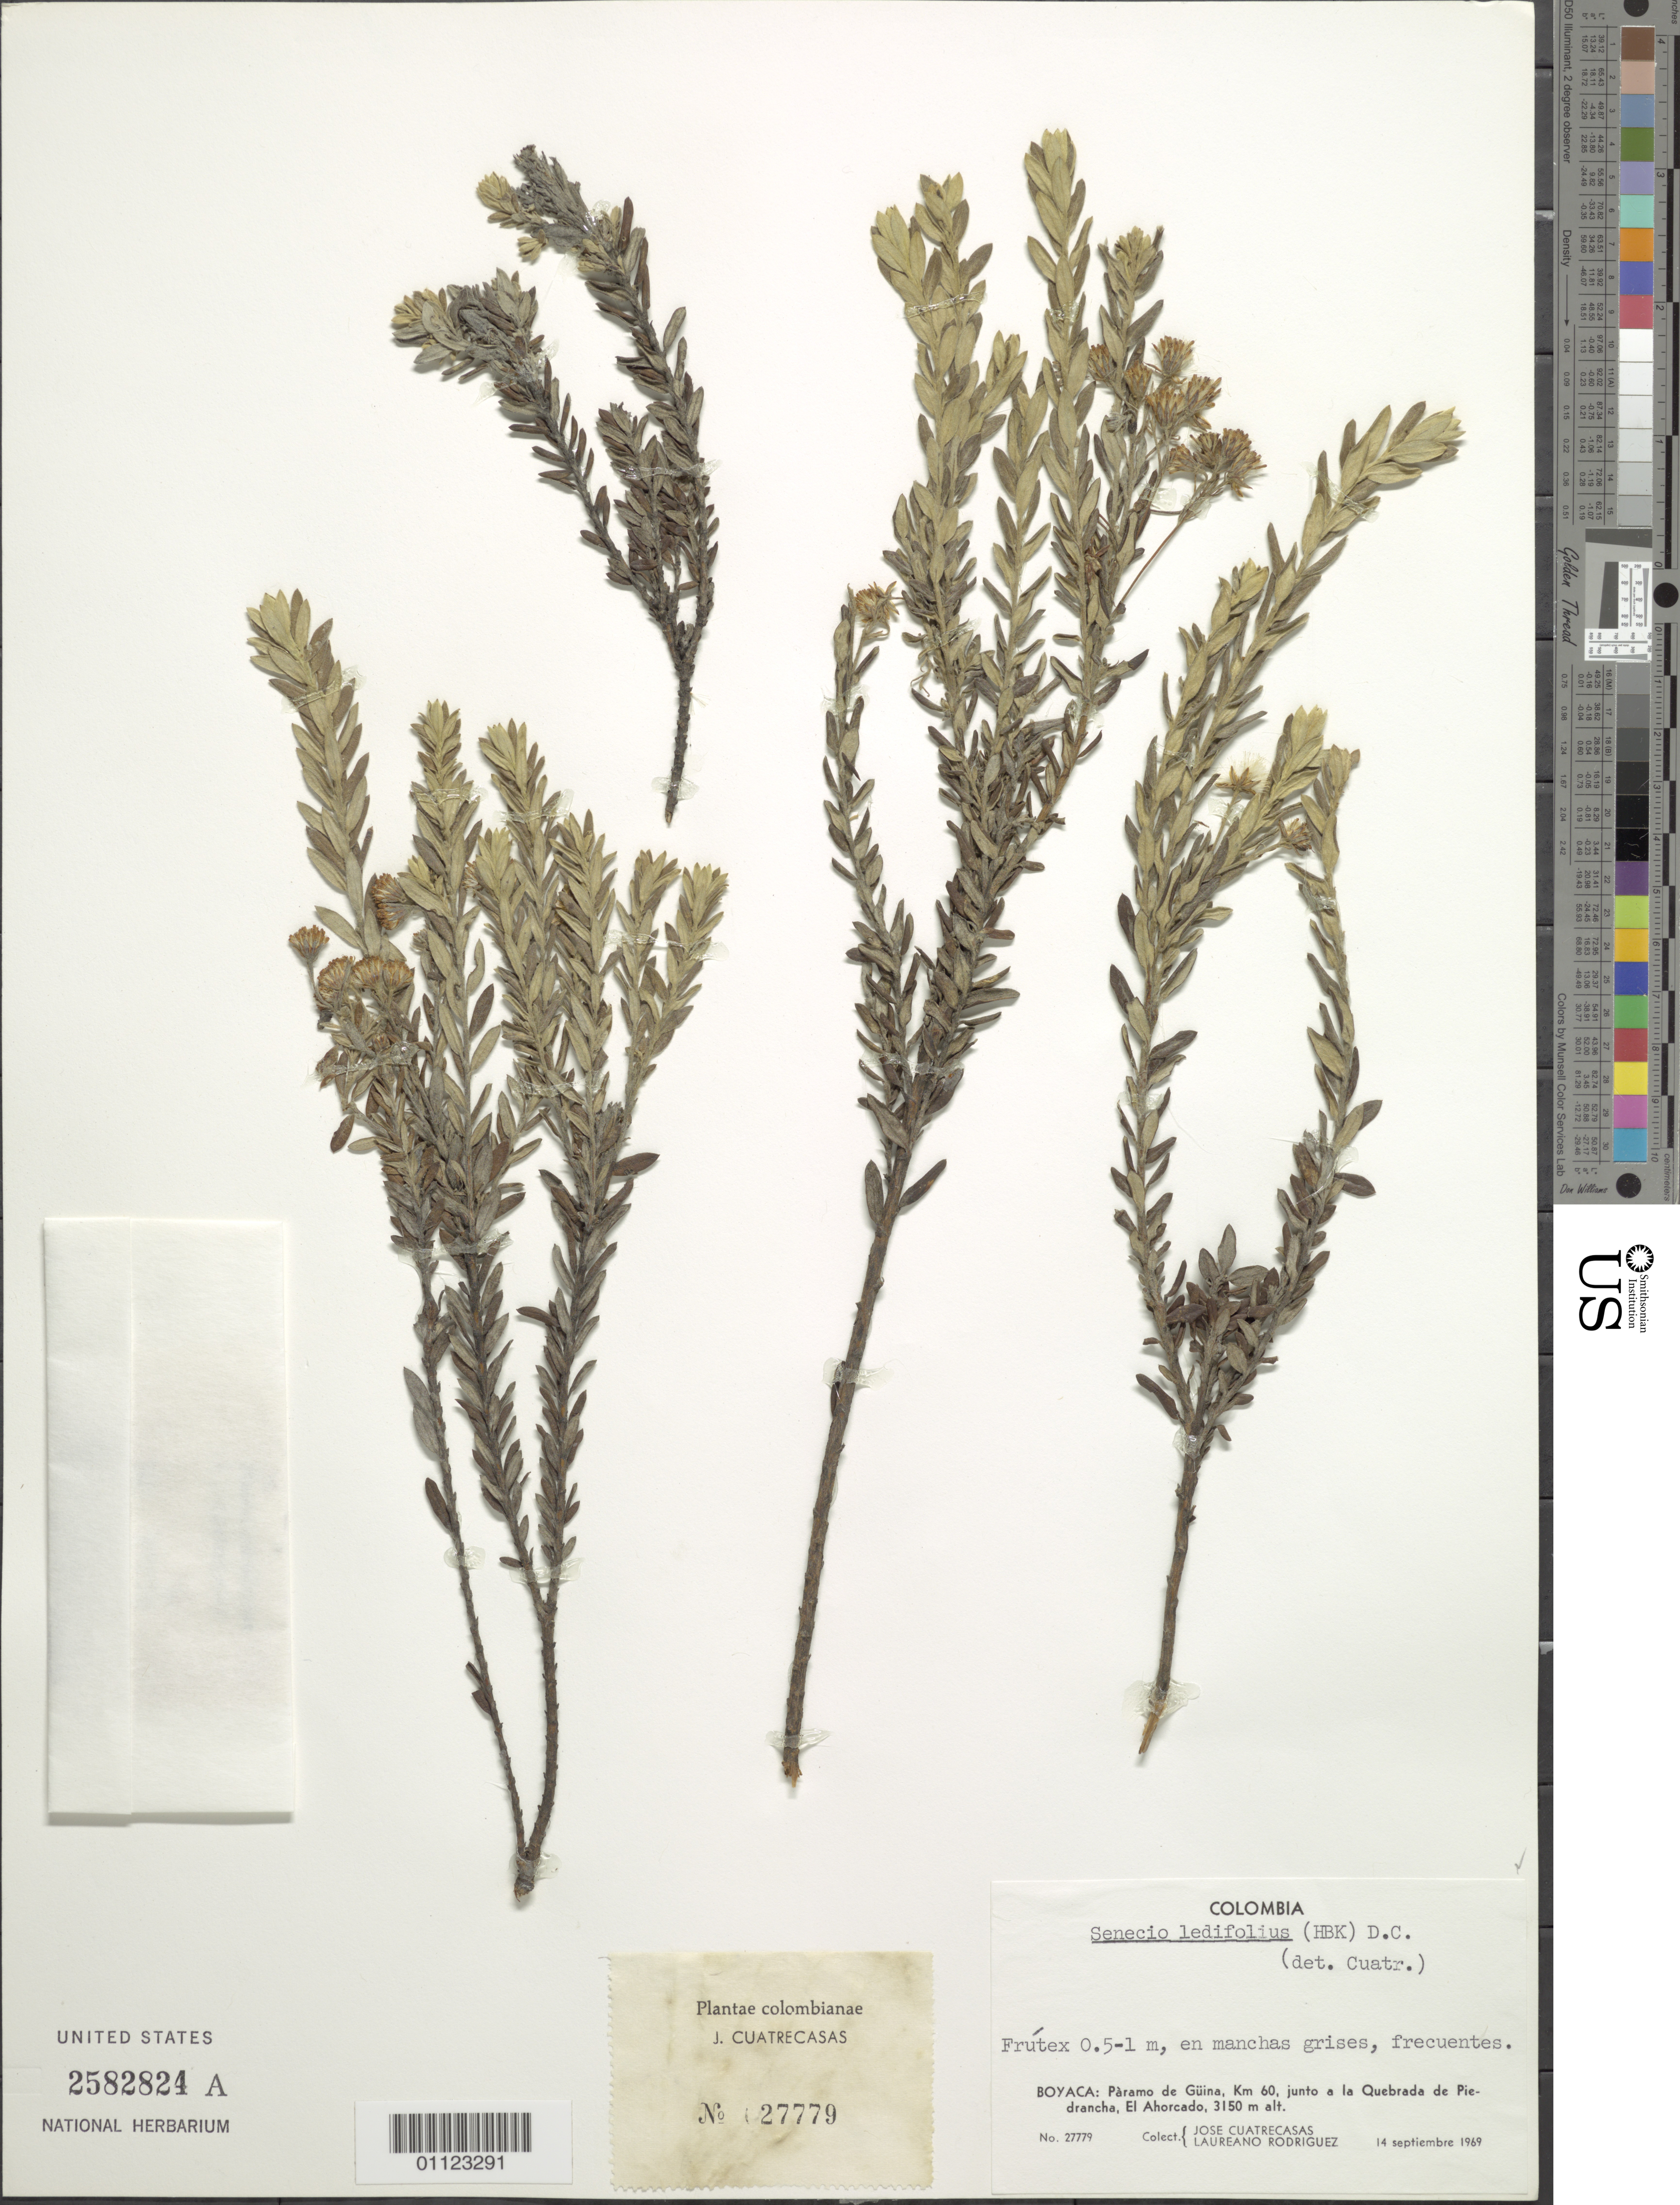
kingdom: Plantae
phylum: Tracheophyta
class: Magnoliopsida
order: Asterales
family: Asteraceae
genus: Pentacalia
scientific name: Pentacalia ledifolia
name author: (Kunth) Cuatrec.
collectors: J. Cuatrecasas & L. Rodriguez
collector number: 27779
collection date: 1969-09-14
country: Colombia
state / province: Boyacá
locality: Páramo de Güina, km 60, junto a la Quebrada de Piedrancha, El Ahorcado.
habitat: Páramo.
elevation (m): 3150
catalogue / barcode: US 2582824